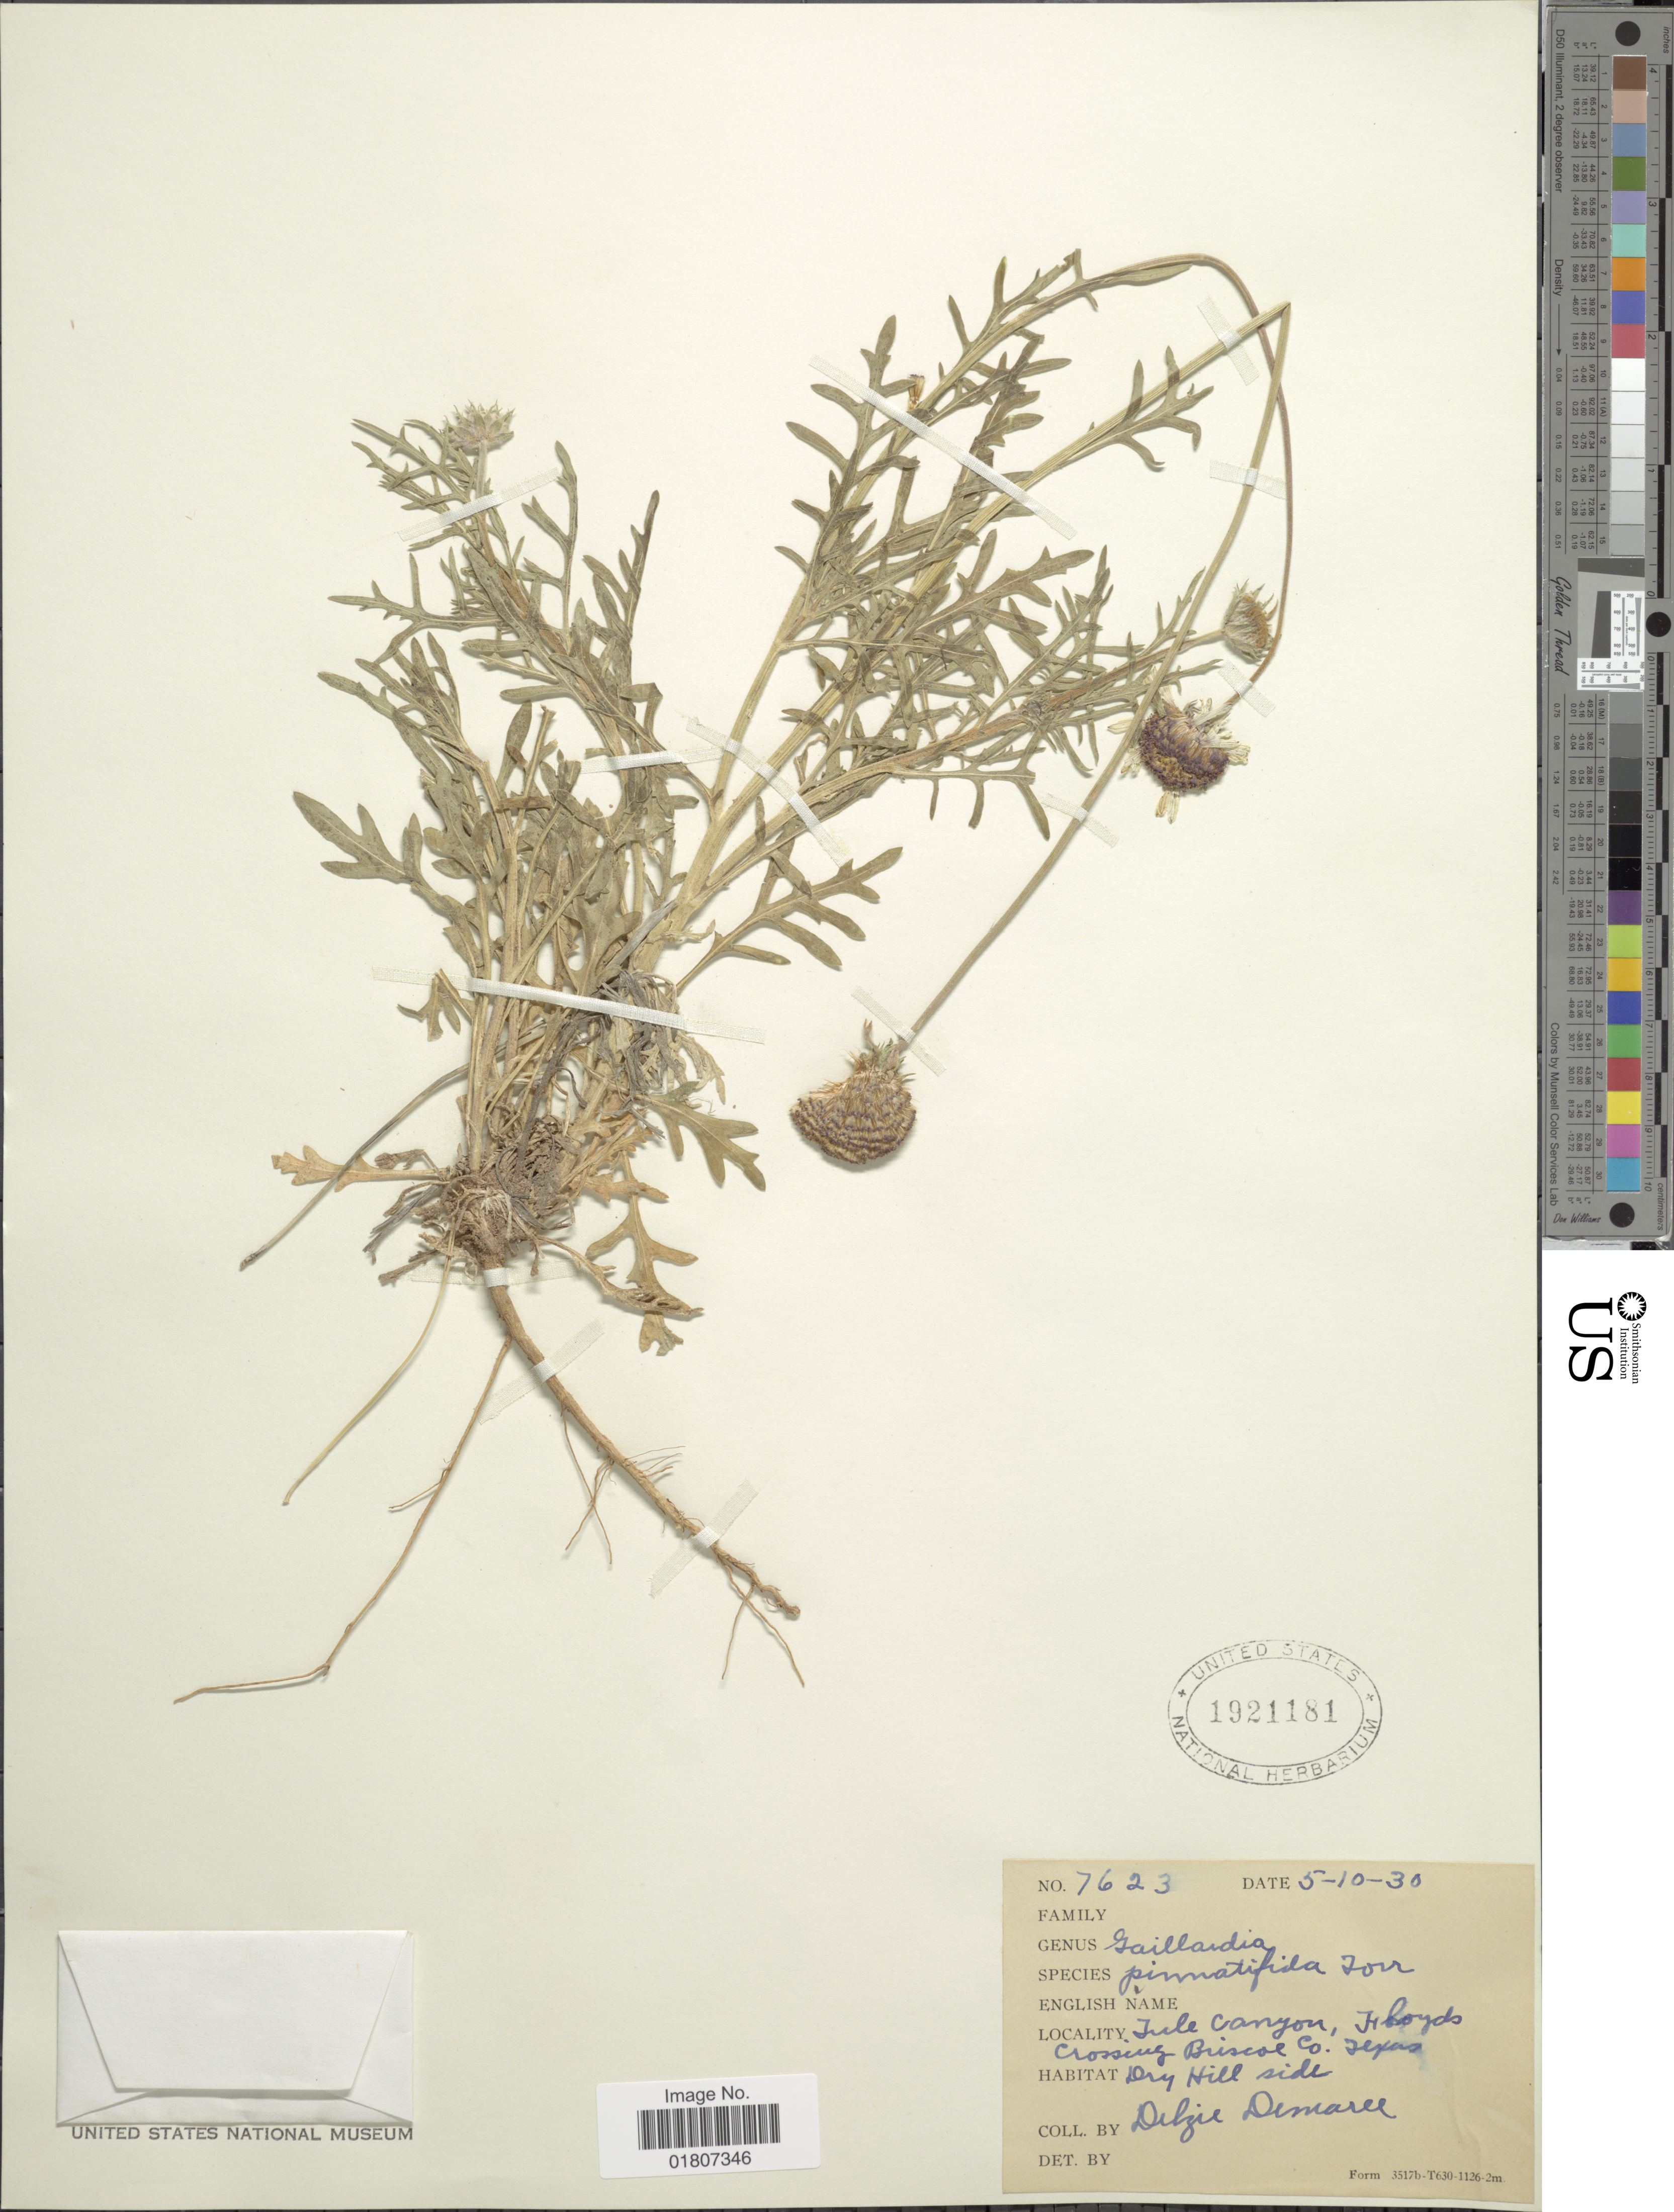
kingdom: Plantae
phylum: Tracheophyta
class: Magnoliopsida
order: Asterales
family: Asteraceae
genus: Gaillardia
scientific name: Gaillardia pinnatifida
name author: Torr.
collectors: D. Demaree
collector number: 7623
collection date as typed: Transcribed d/m/y: 10/5/30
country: United States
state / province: Texas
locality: Tule Canyon, Floyds Crossing Briscoe Co.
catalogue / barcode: US 1921181